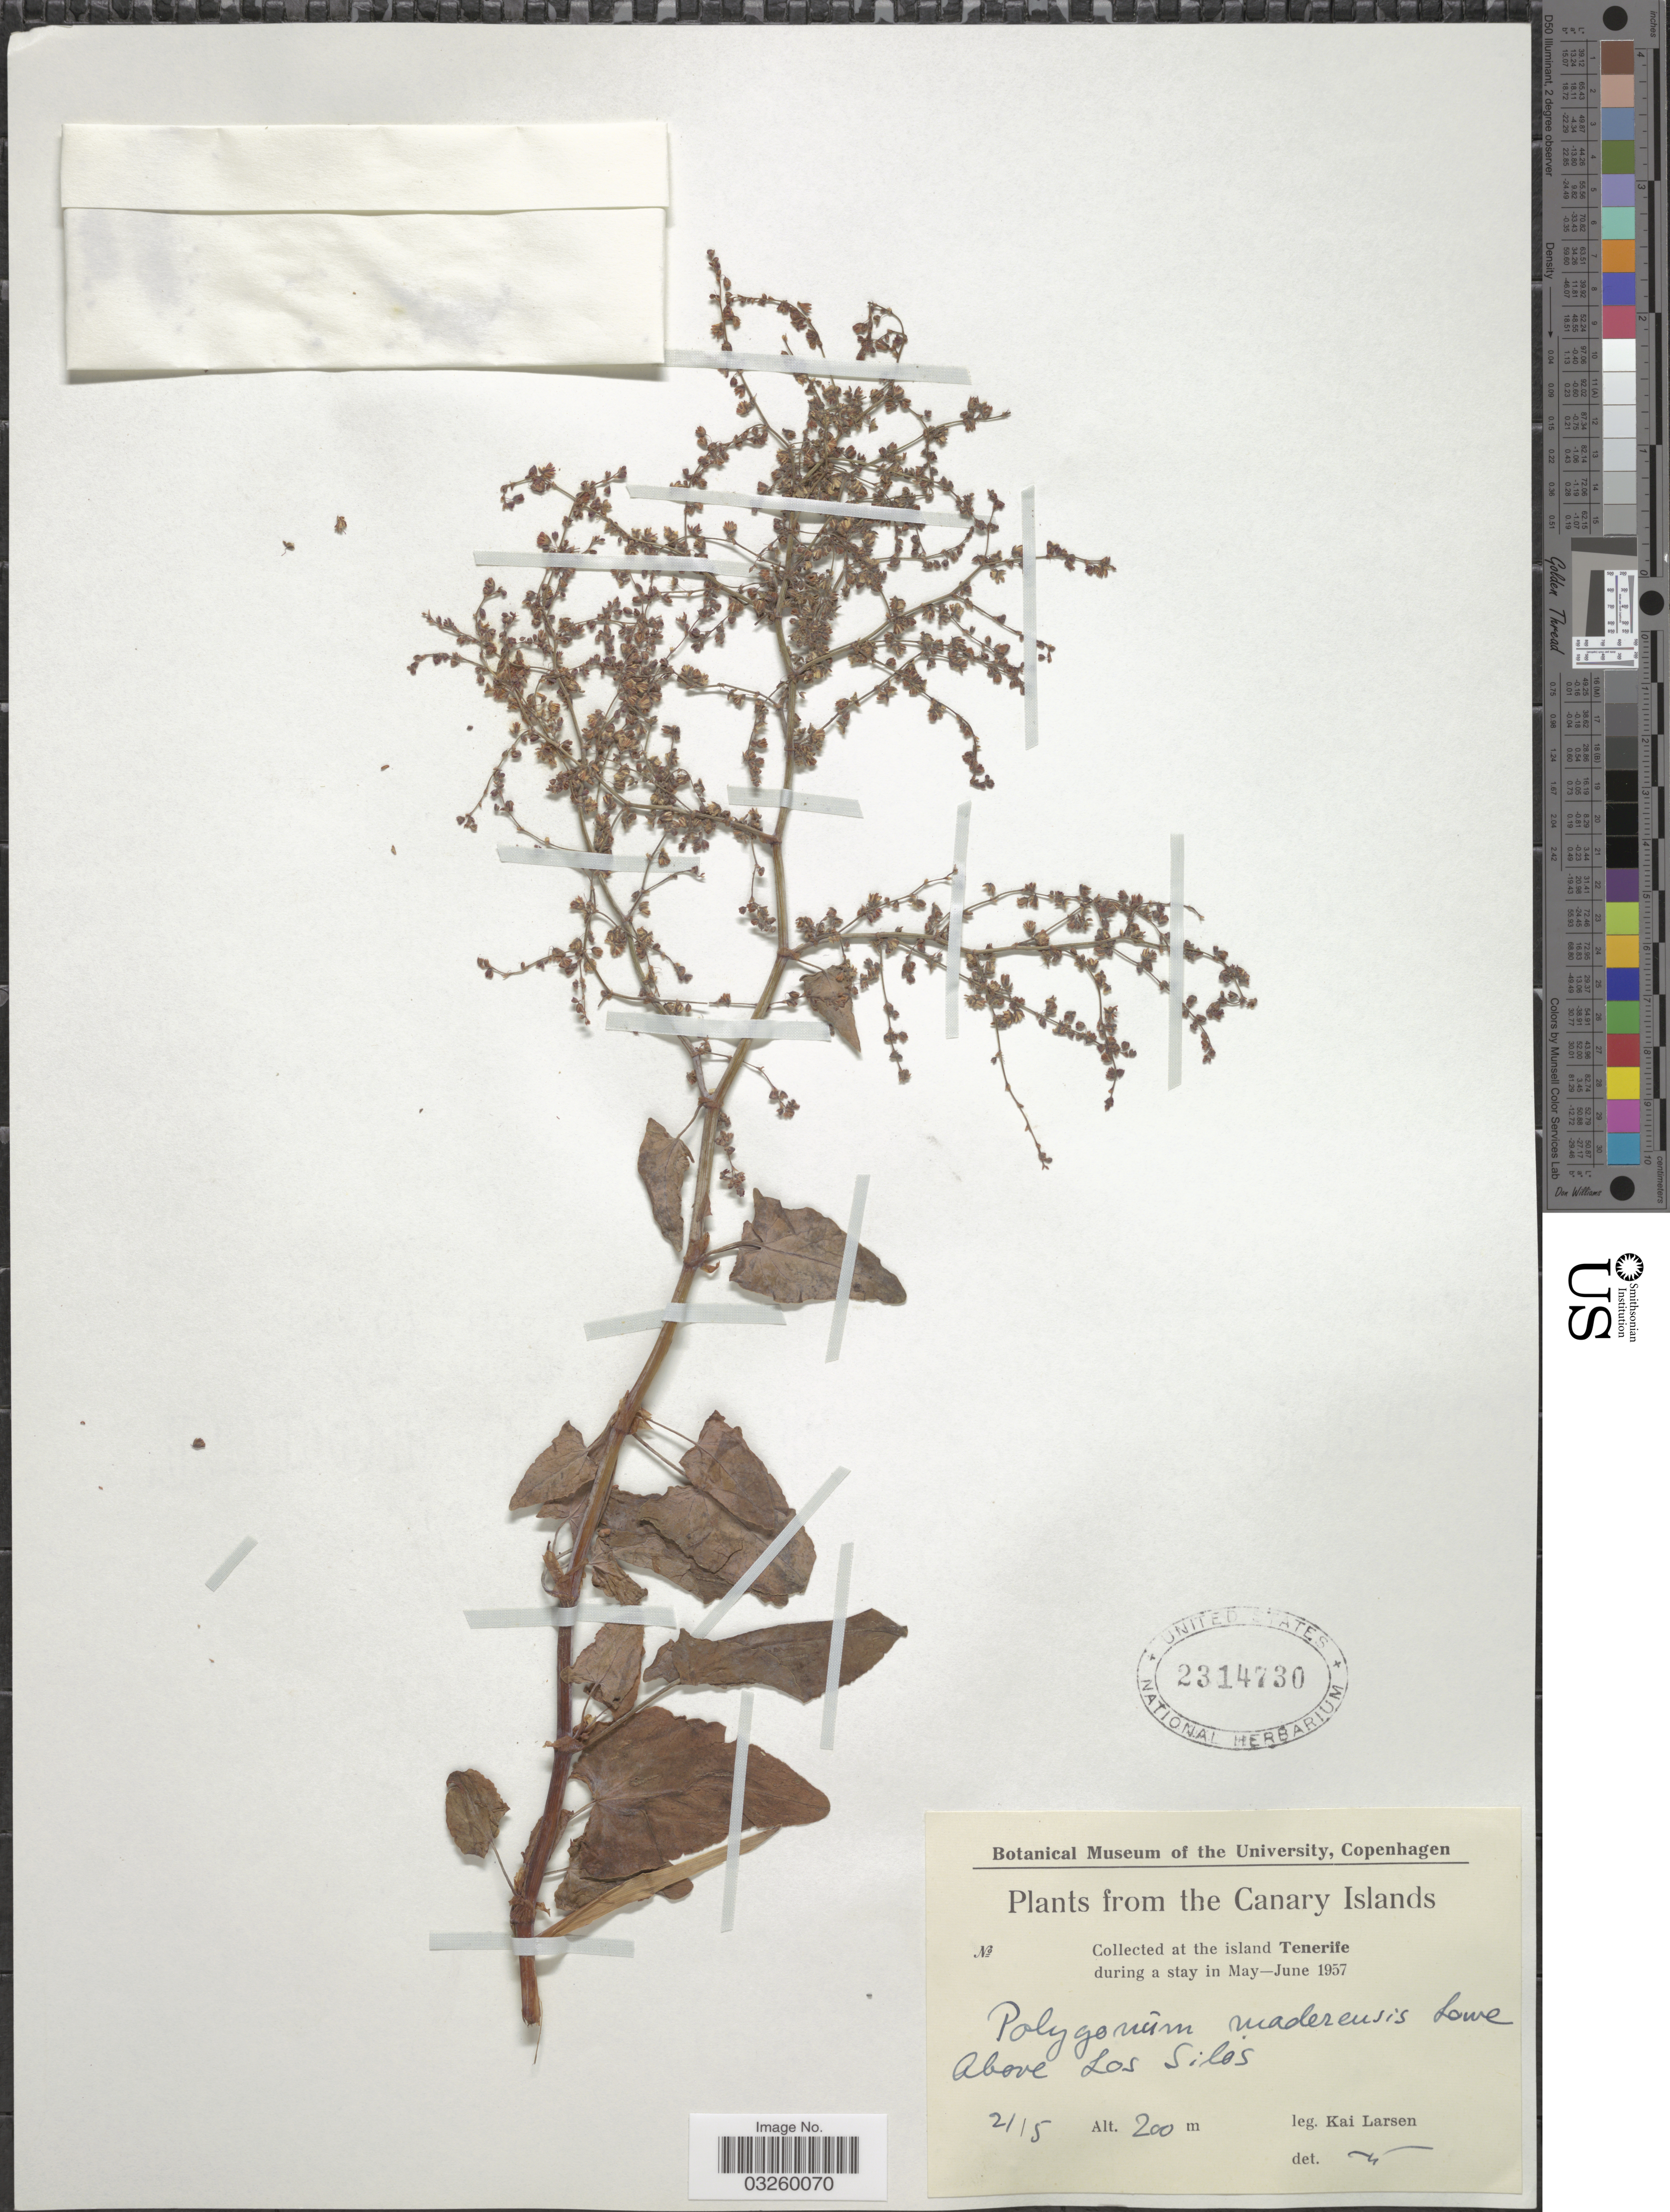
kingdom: Plantae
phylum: Tracheophyta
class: Magnoliopsida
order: Caryophyllales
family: Polygonaceae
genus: Rumex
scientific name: Rumex maderensis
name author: Lowe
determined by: Strong, Mark T., (BOT), Smithsonian Institution - National Museum of Natural History (UNITED STATES)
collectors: K. Larsen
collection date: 1957-05-21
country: Spain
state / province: Canarias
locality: Canary Island. Island Tenerife. Above Los Silos.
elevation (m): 200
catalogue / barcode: US 2314730